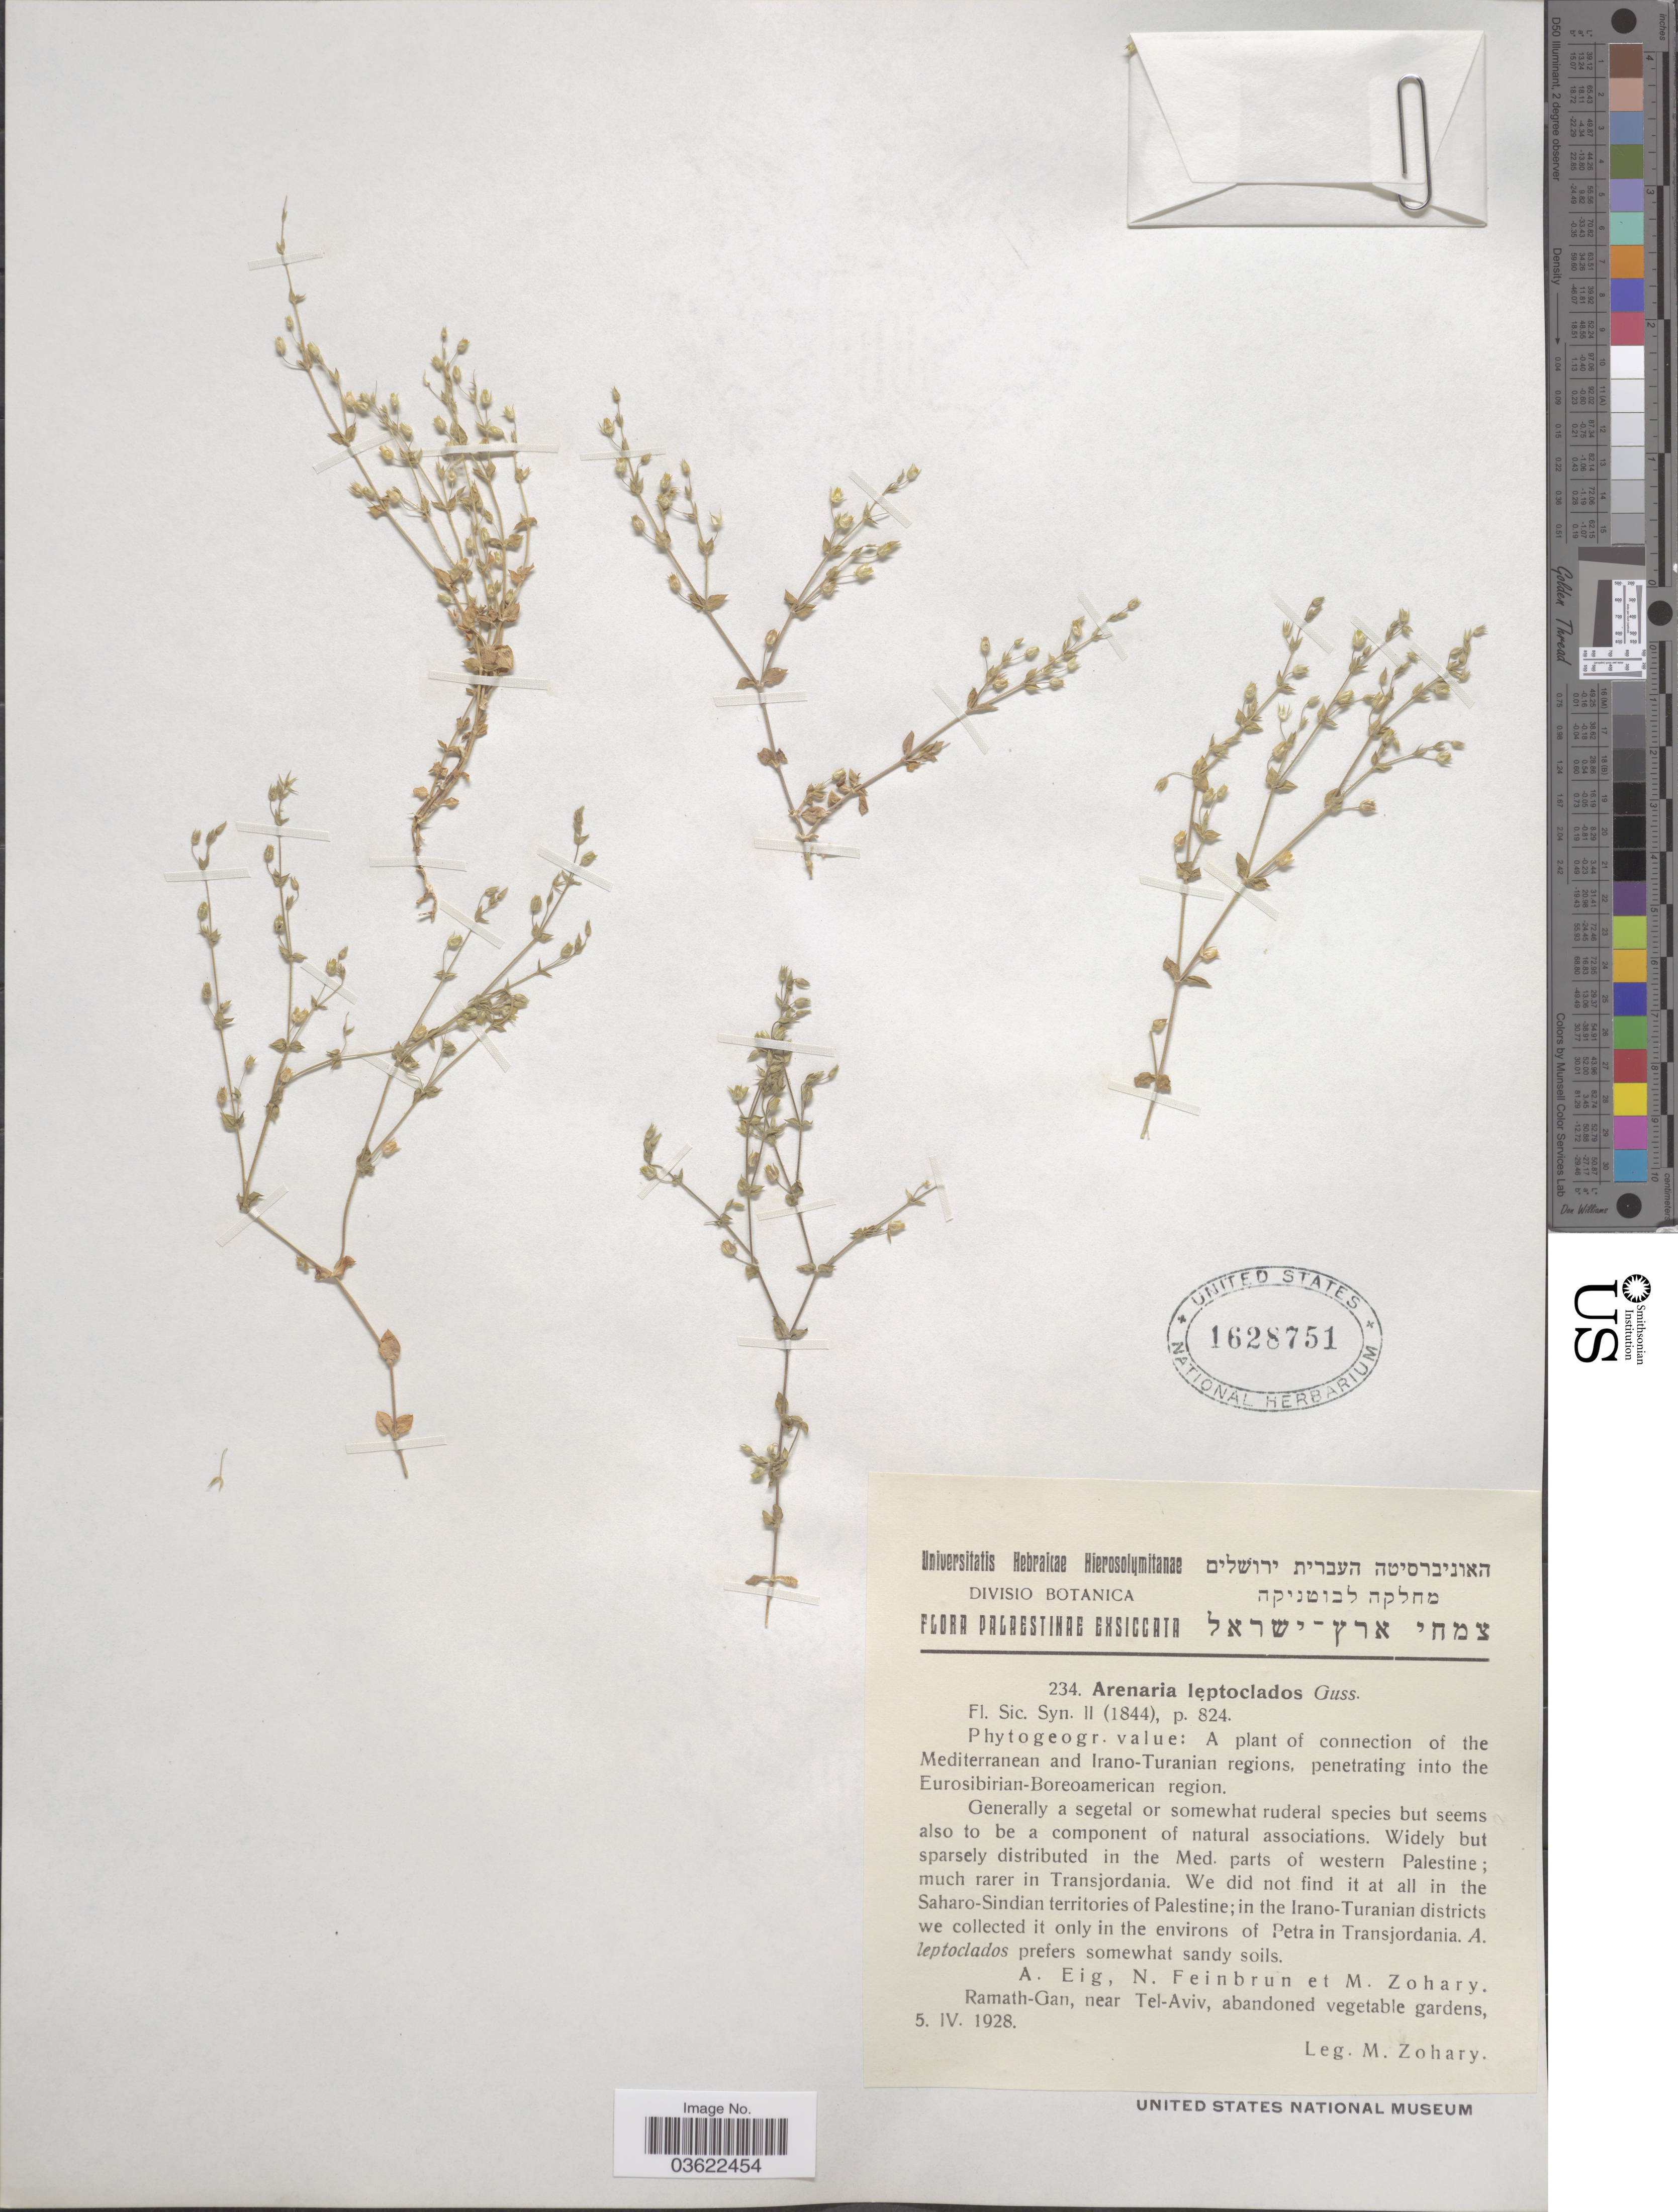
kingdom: Plantae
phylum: Tracheophyta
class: Magnoliopsida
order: Caryophyllales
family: Caryophyllaceae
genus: Arenaria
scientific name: Arenaria leptoclados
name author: (Rchb.) Gussone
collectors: M. Zohary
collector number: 234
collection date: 1928-04-05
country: Israel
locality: Palæstinæ. A. Eig, N. Feinbrun et M. Zohary. Ramath-Gan, near Tel-Aviv, abandoned vegetable gardens.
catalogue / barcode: US 1628751